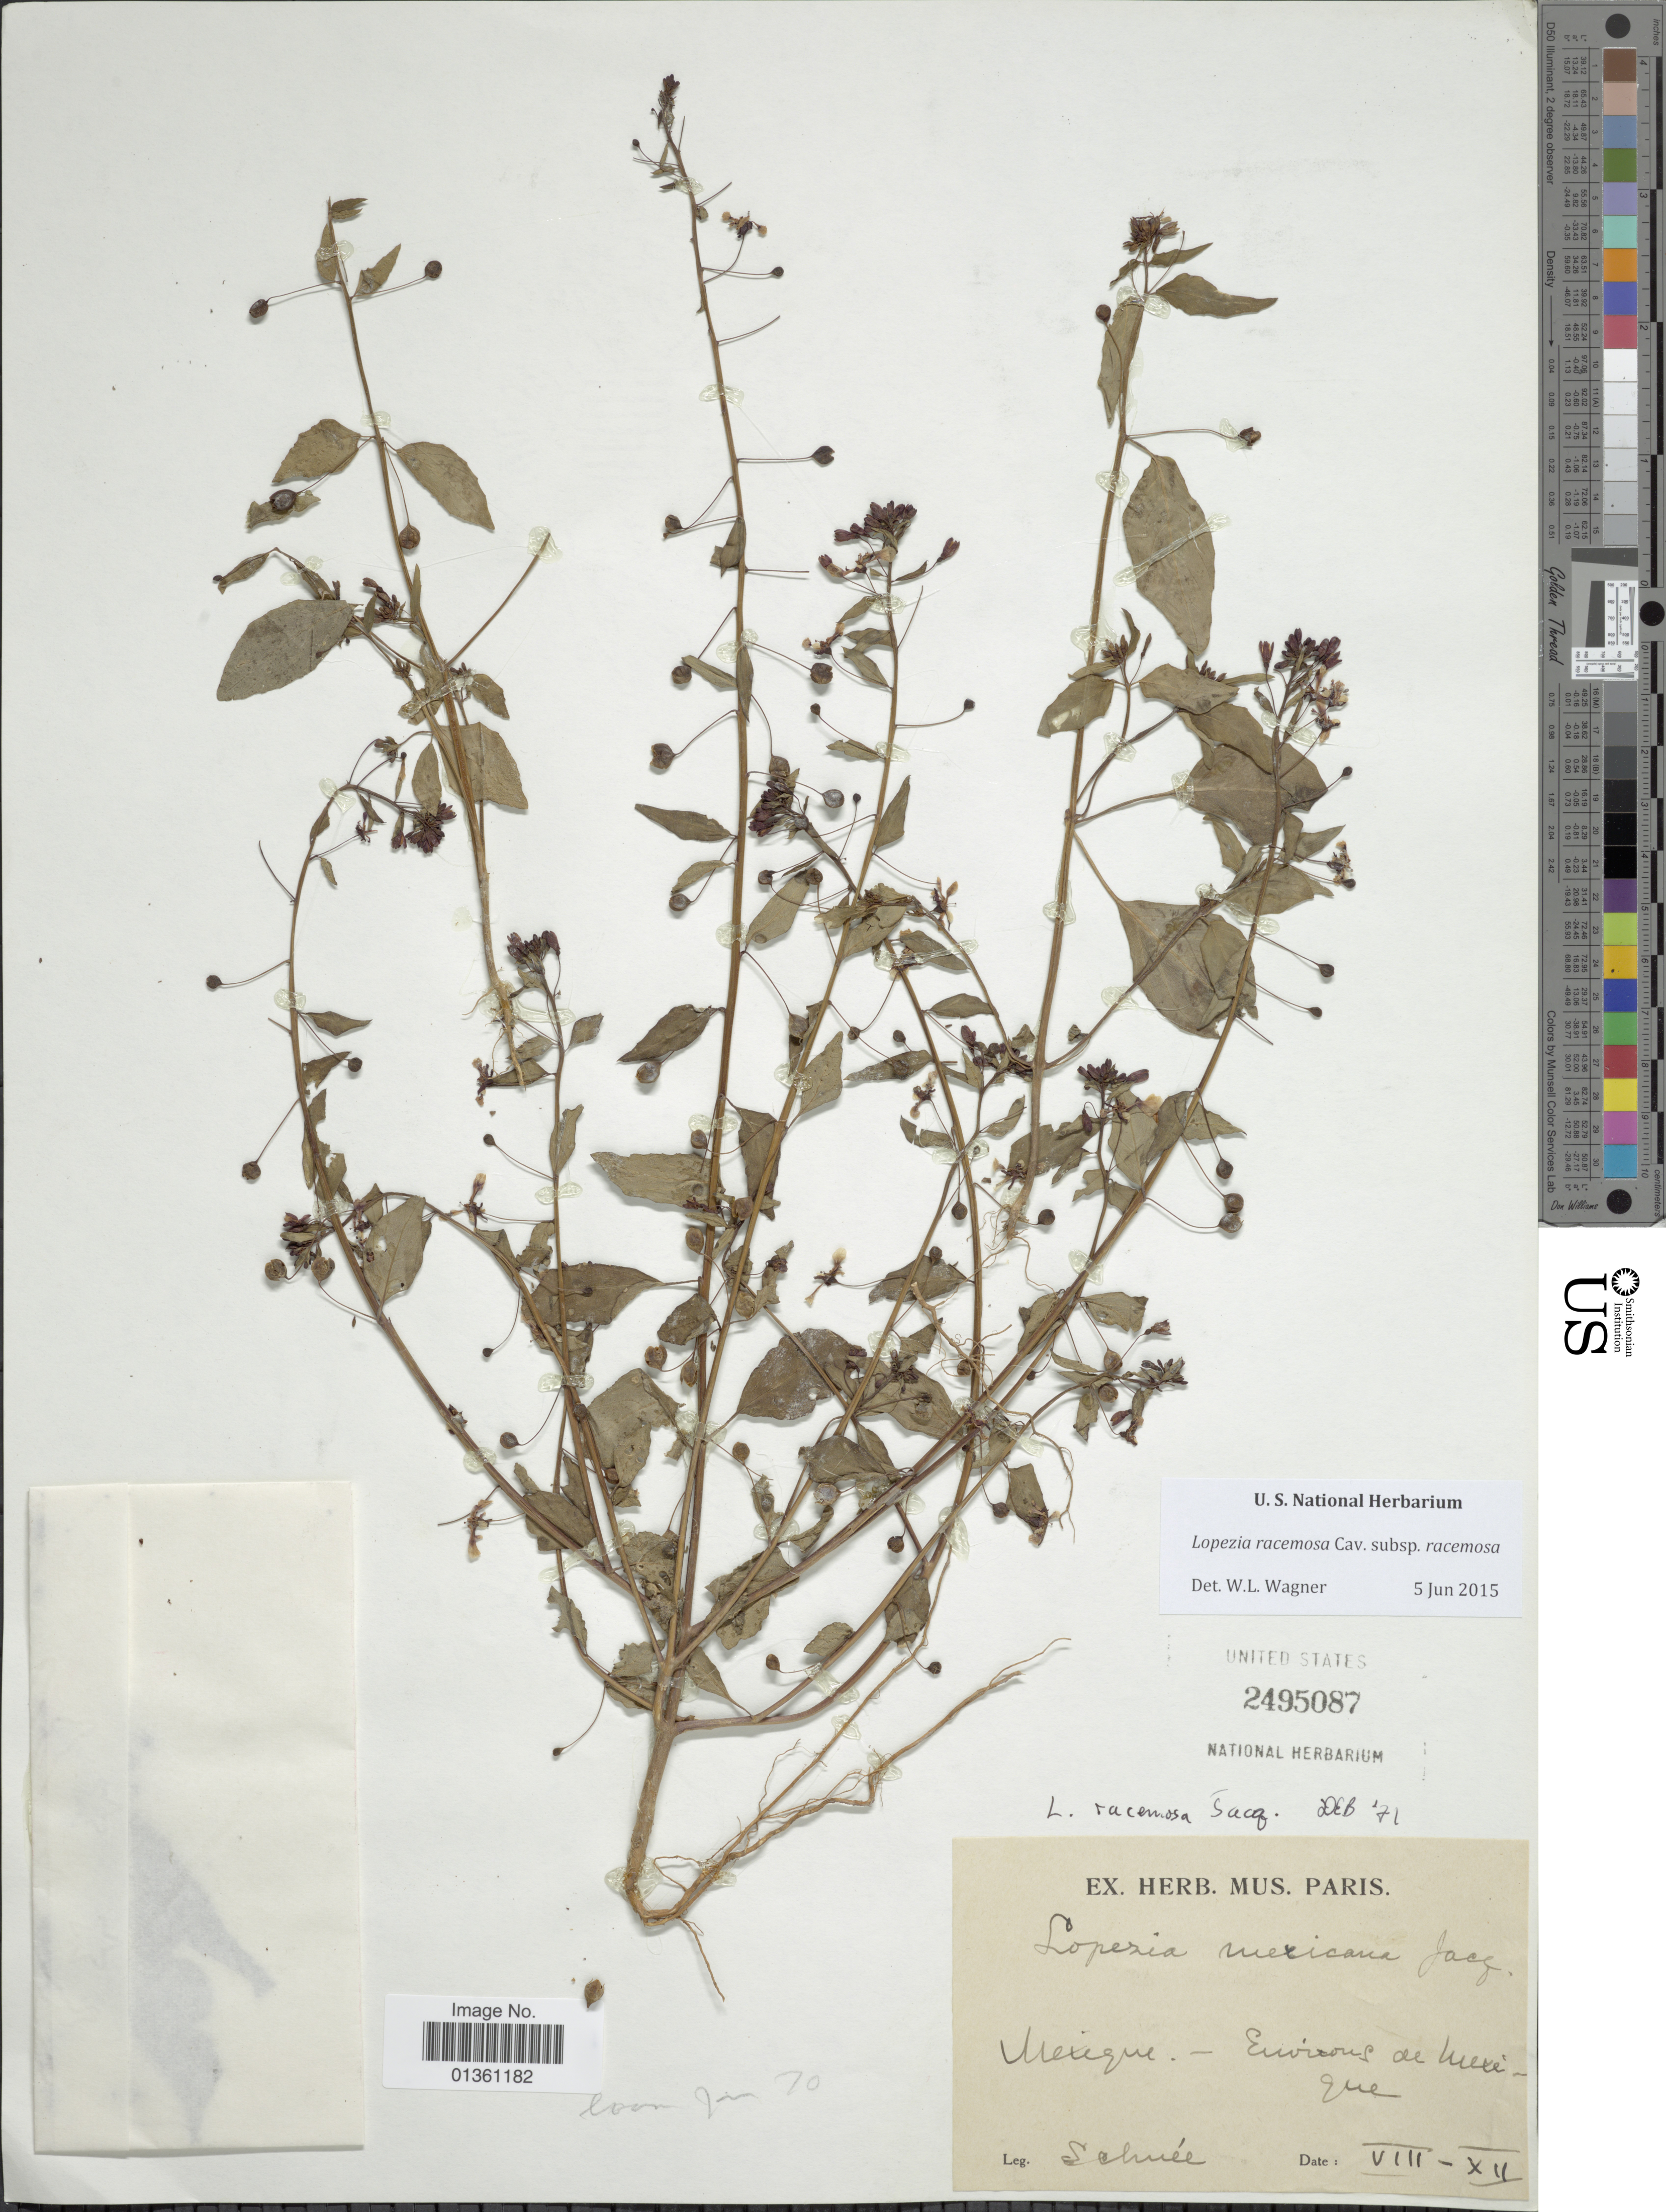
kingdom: Plantae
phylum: Tracheophyta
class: Magnoliopsida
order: Myrtales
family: Onagraceae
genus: Lopezia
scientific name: Lopezia racemosa subsp. racemosa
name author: Cav.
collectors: -- Schnée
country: Mexico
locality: Environs de Mexique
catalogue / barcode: US 2495087